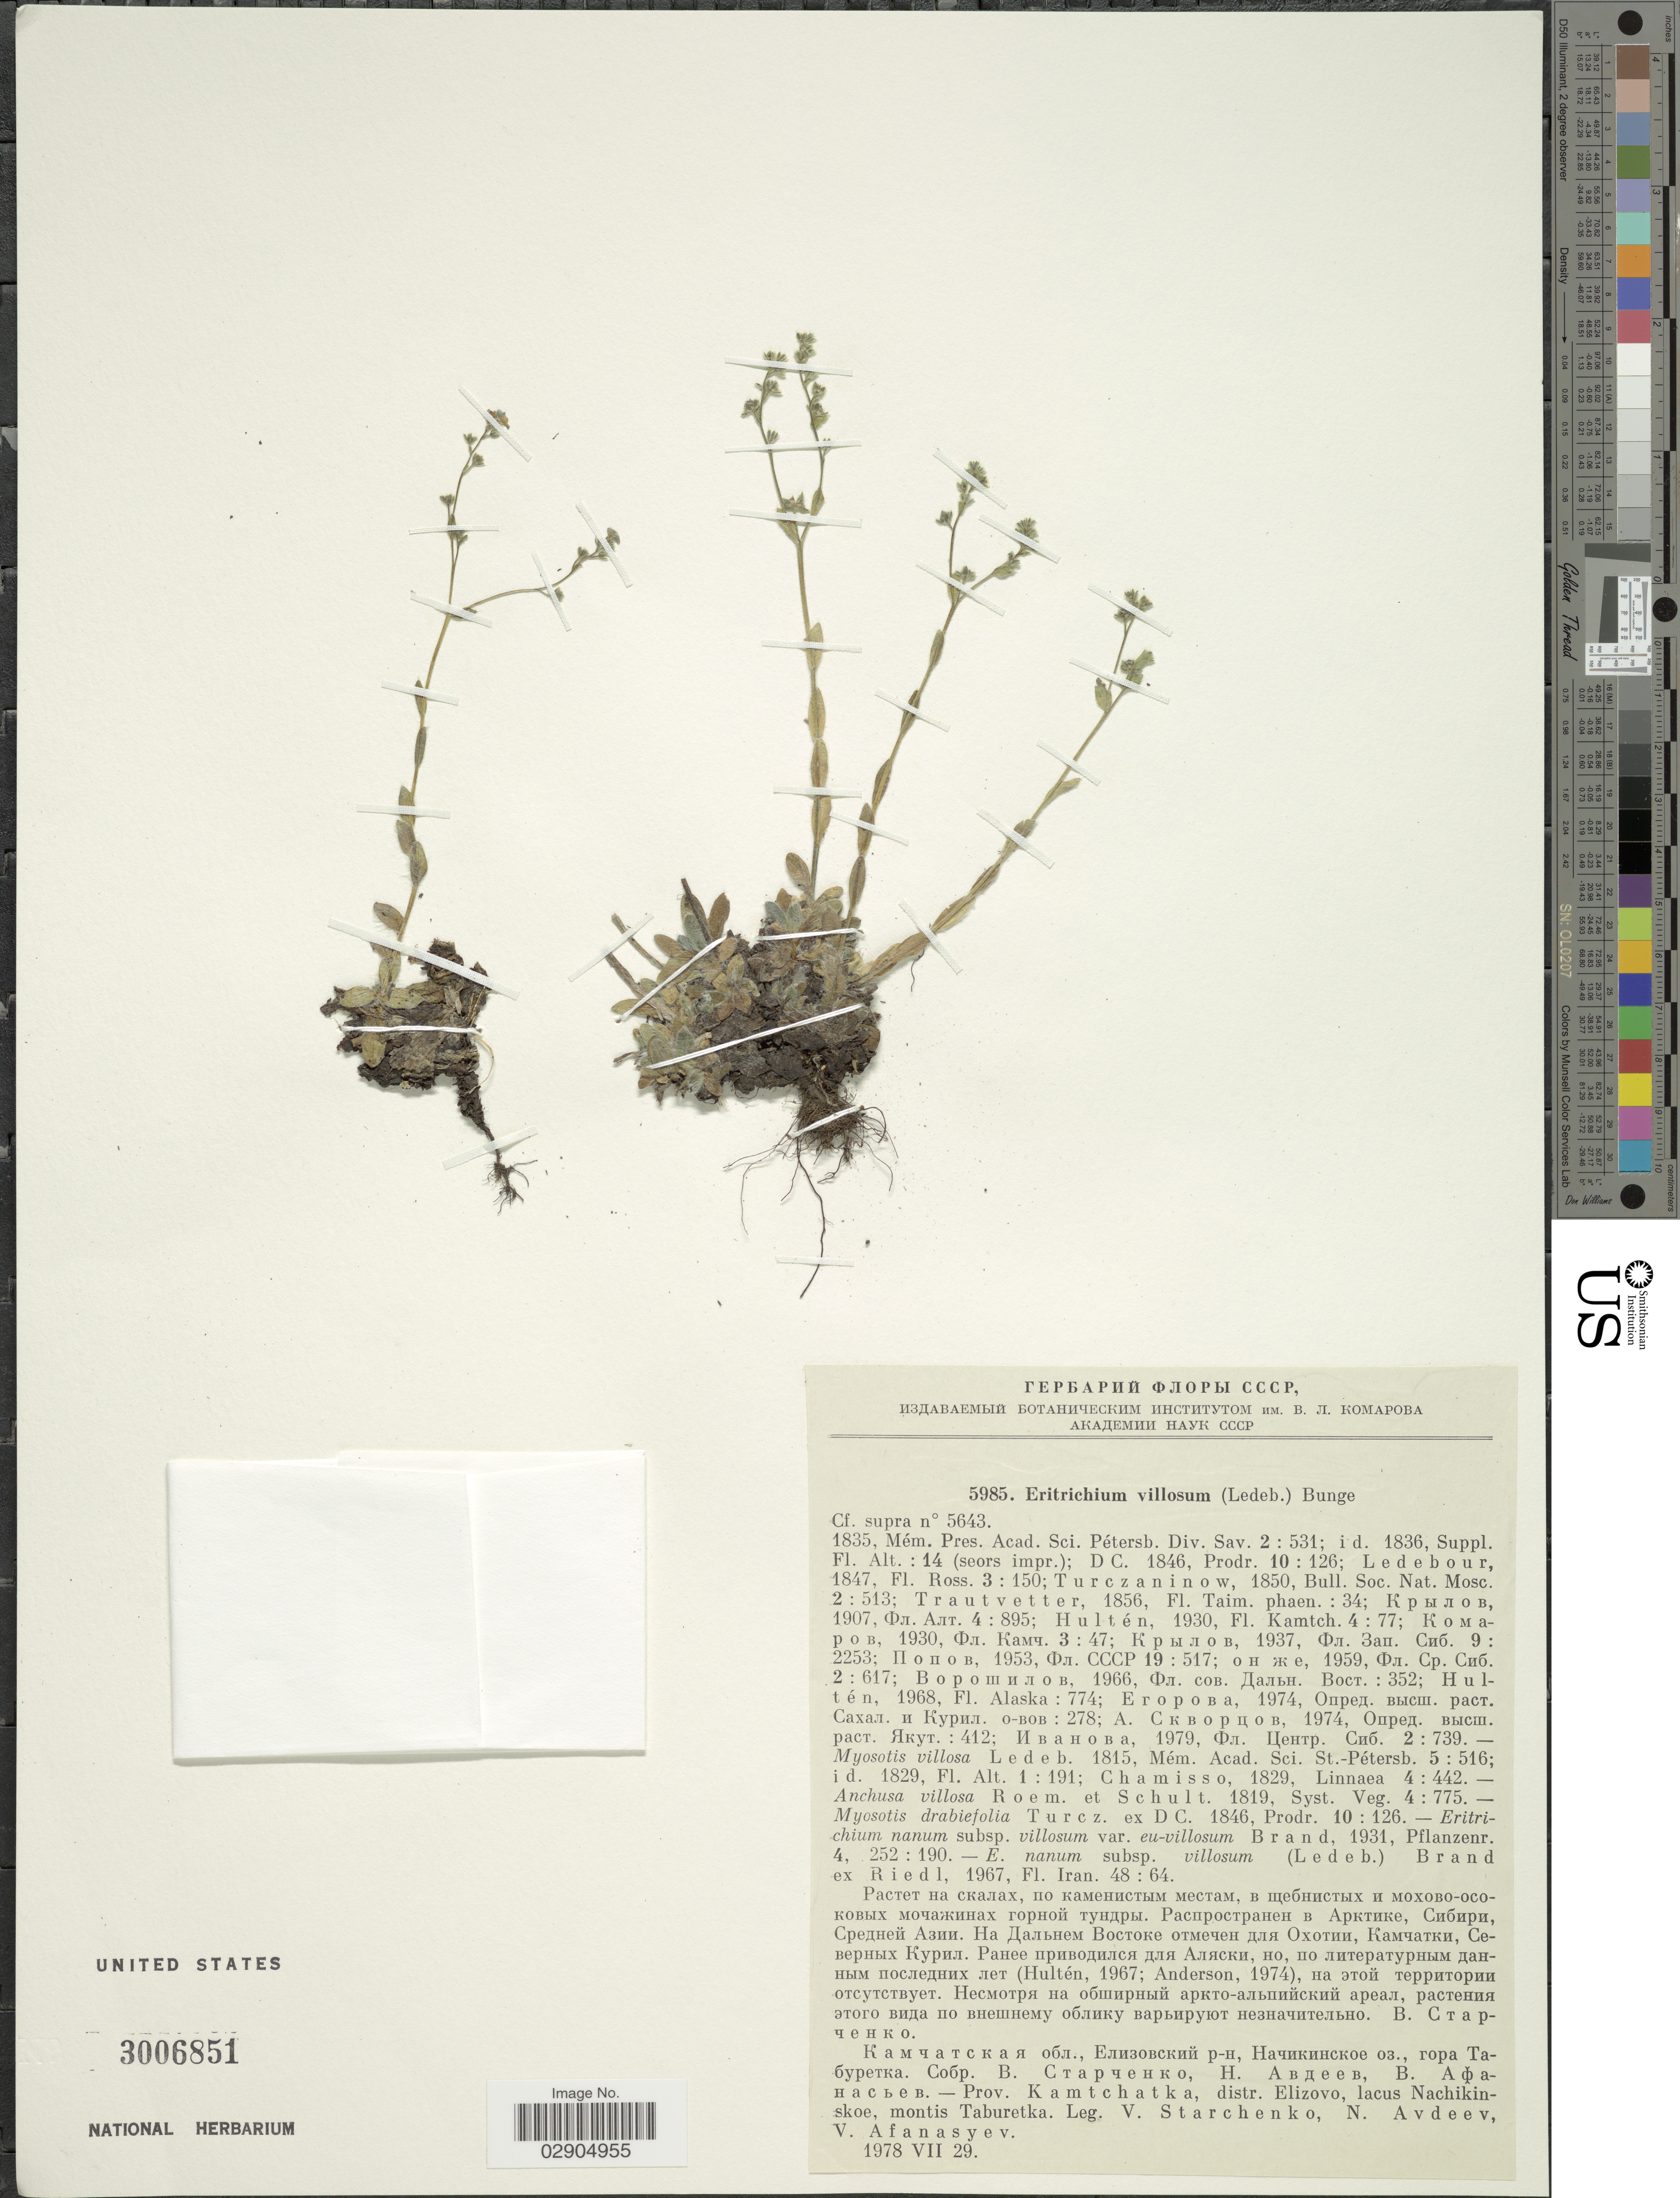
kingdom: Plantae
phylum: Tracheophyta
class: Magnoliopsida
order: Boraginales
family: Boraginaceae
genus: Eritrichium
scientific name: Eritrichium villosum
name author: (Ledeb.) Bunge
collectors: V. Starchenko, N. Avdeev & V. Afanasyev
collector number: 5985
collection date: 1978-07-29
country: Russian Federation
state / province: Kamchatka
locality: Prov. Kamtchatka, distr. Elizovo, lacus Nachikinskoe, montis Taburetka.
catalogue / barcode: US 3006851